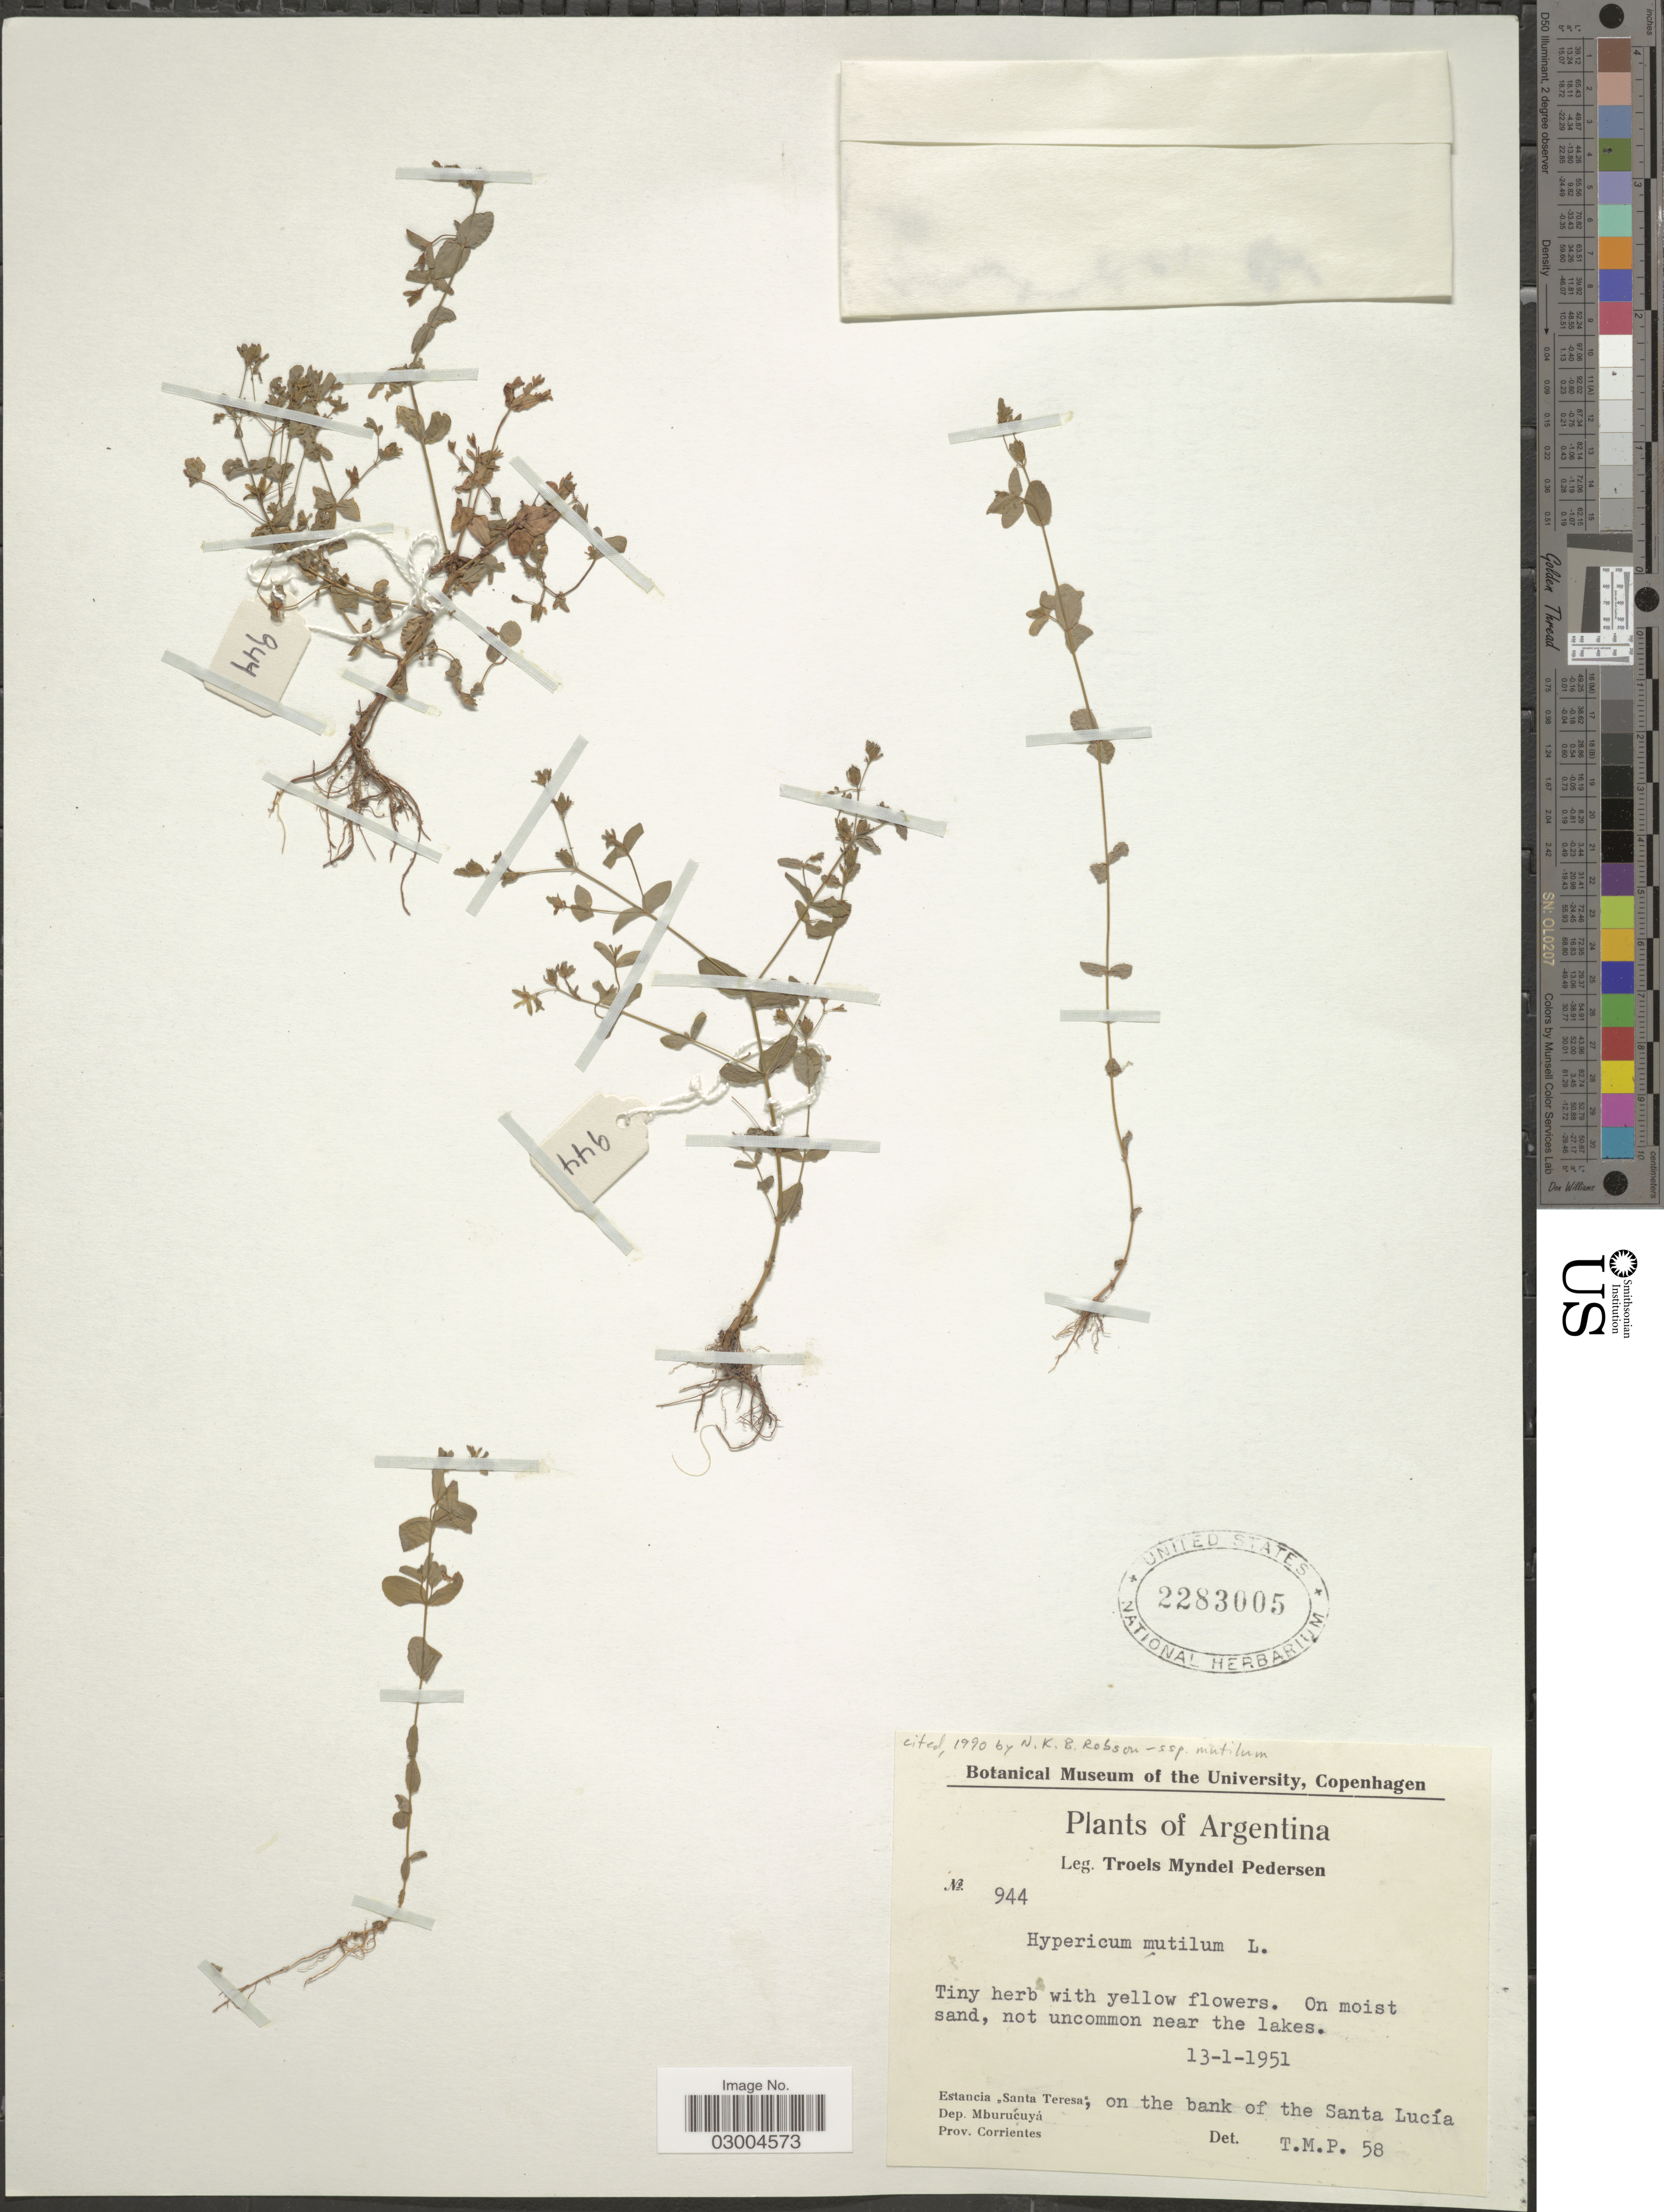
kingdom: Plantae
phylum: Tracheophyta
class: Magnoliopsida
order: Malpighiales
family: Hypericaceae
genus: Hypericum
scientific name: Hypericum mutilum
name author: L.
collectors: T. Pederson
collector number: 944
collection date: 1951-01-13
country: Argentina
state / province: Corrientes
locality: Estancia Santa Teresa; on the bank of the Santa Lucía. Dep. Mburúcuyá.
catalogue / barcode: US 2283005